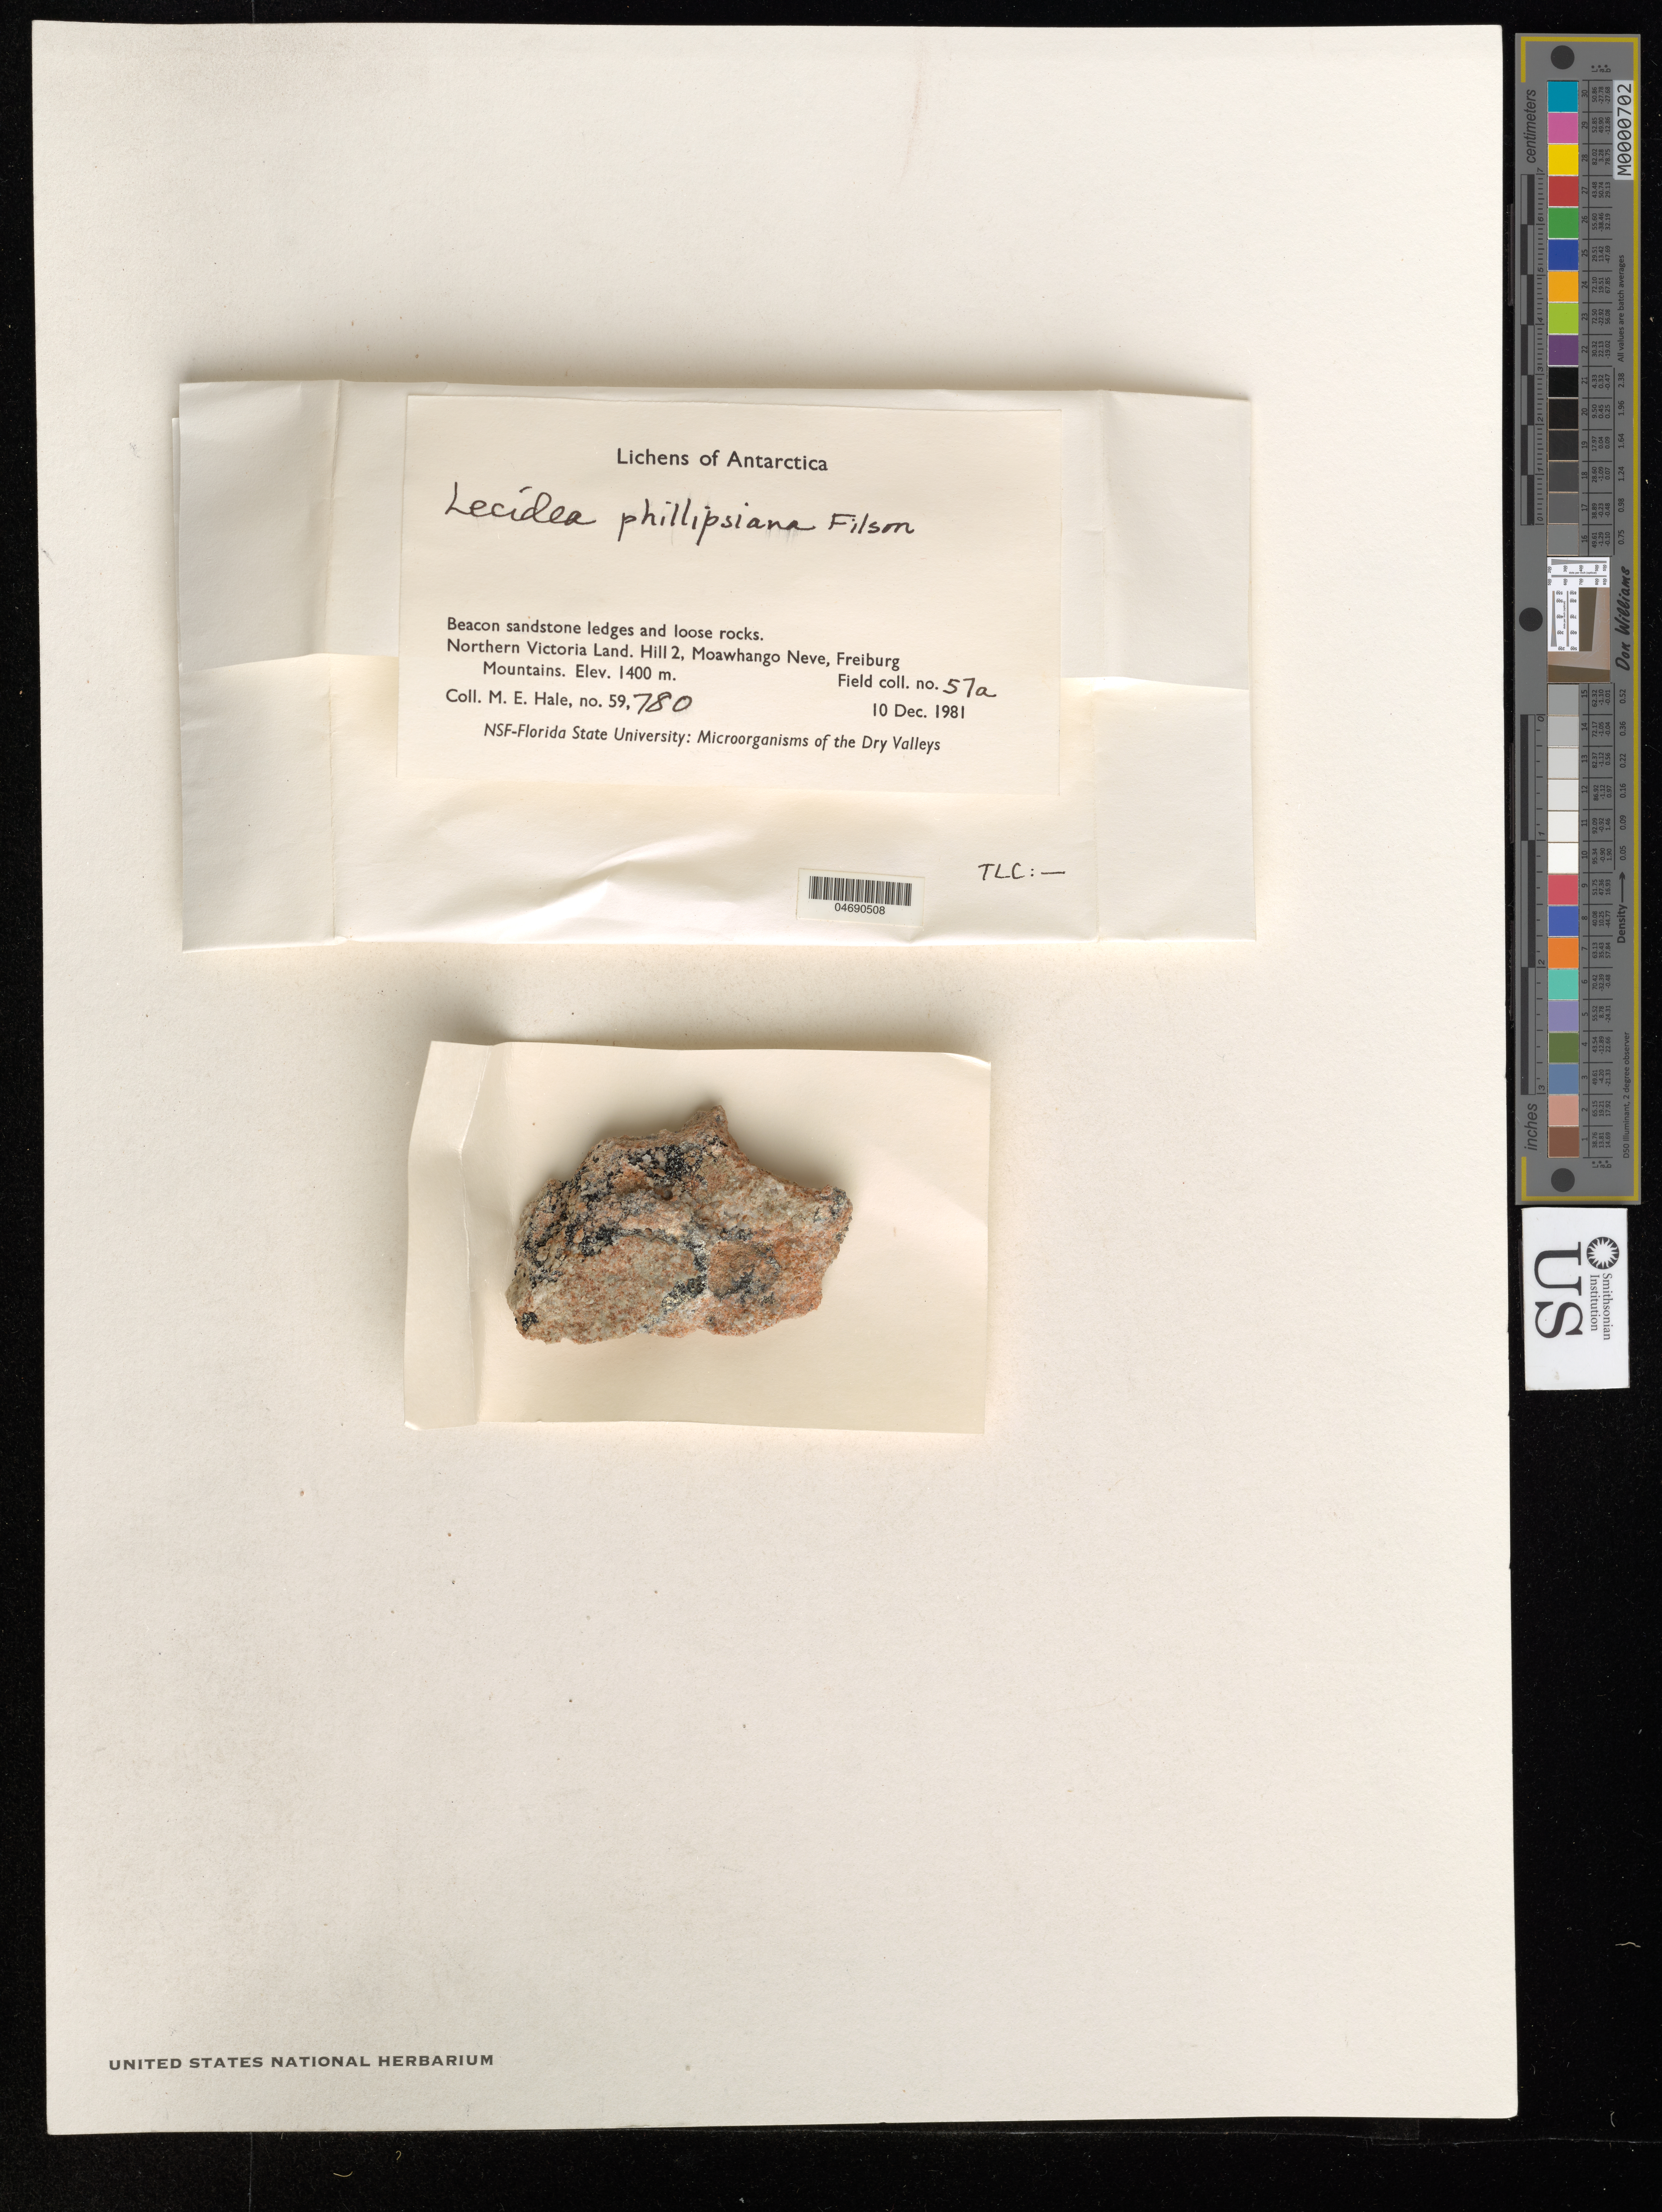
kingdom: Fungi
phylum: Ascomycota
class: Lecanoromycetes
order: Lecideales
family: Lecideaceae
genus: Lecidea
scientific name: Lecidea phillipsiana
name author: Filson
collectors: M. Hale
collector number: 59780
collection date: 1981-12-10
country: Antarctica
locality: Northern Victoria Land. Hill 2, Moawhango Neve, Freiburg Mountains.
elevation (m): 1400